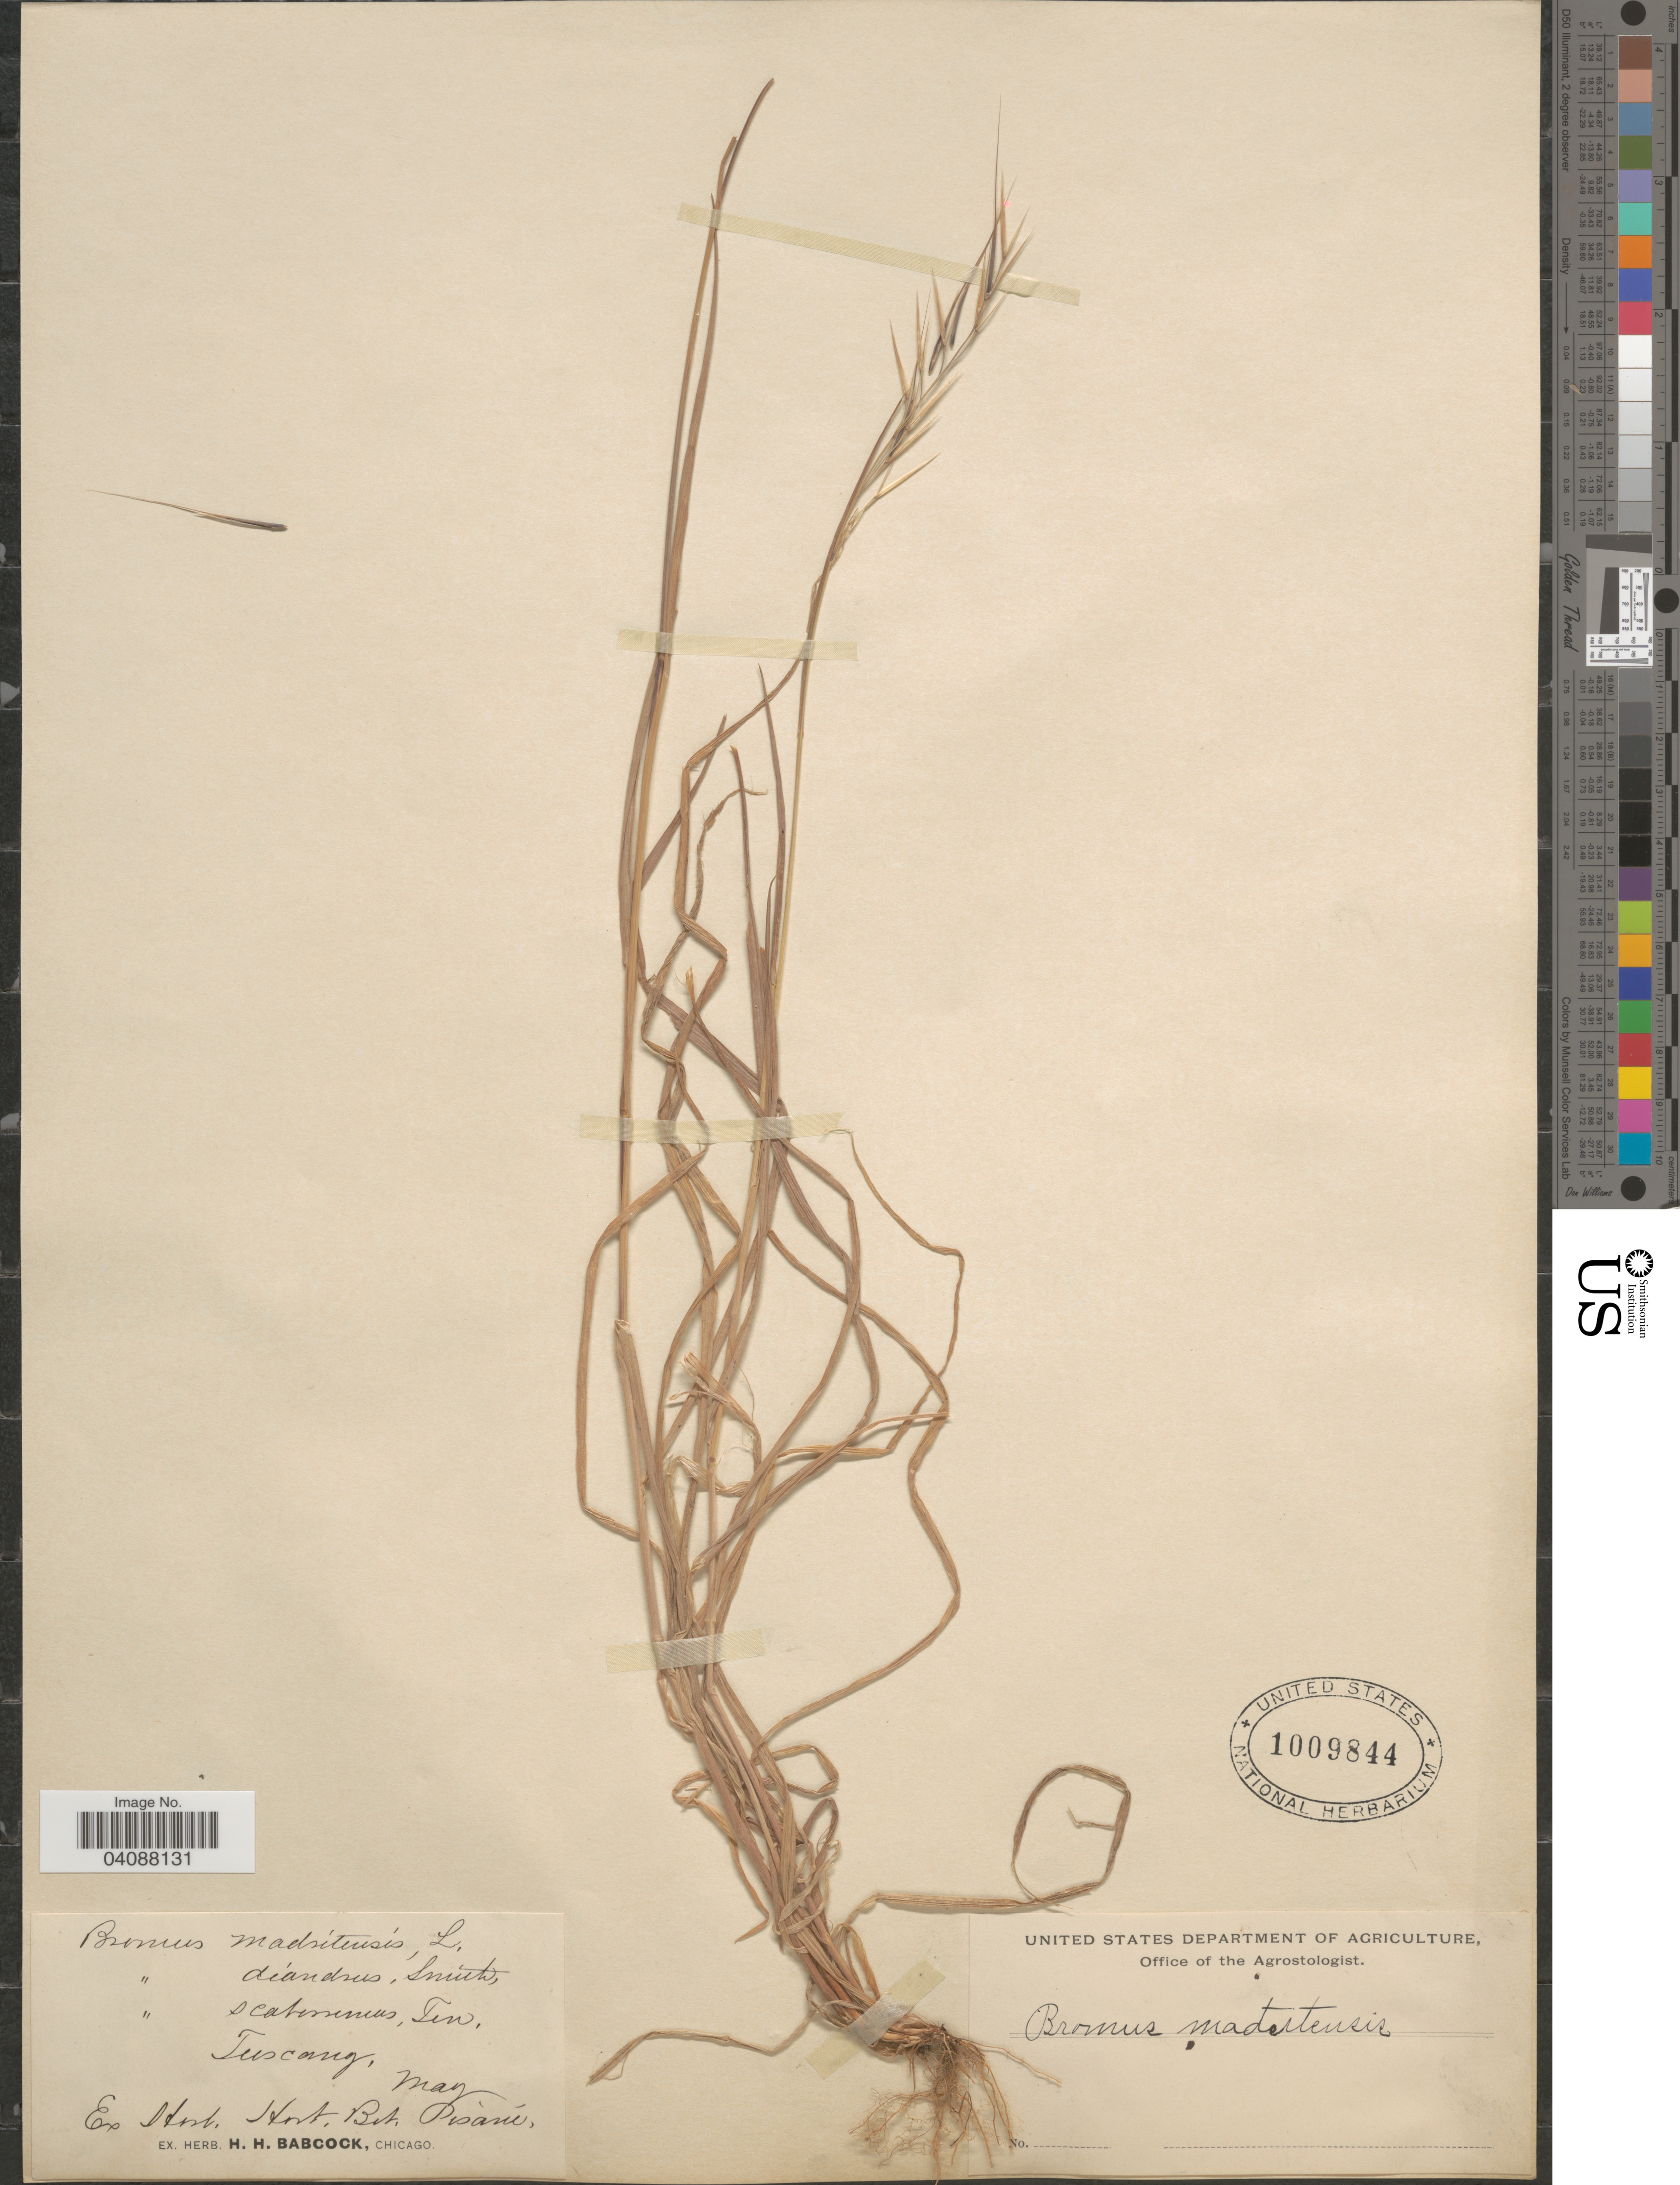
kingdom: Plantae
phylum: Tracheophyta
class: Liliopsida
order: Poales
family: Poaceae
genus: Bromus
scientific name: Bromus madritensis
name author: L.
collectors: ex herb. H. H. Babcock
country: Italy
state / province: Tuscany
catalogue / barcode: US 1009844